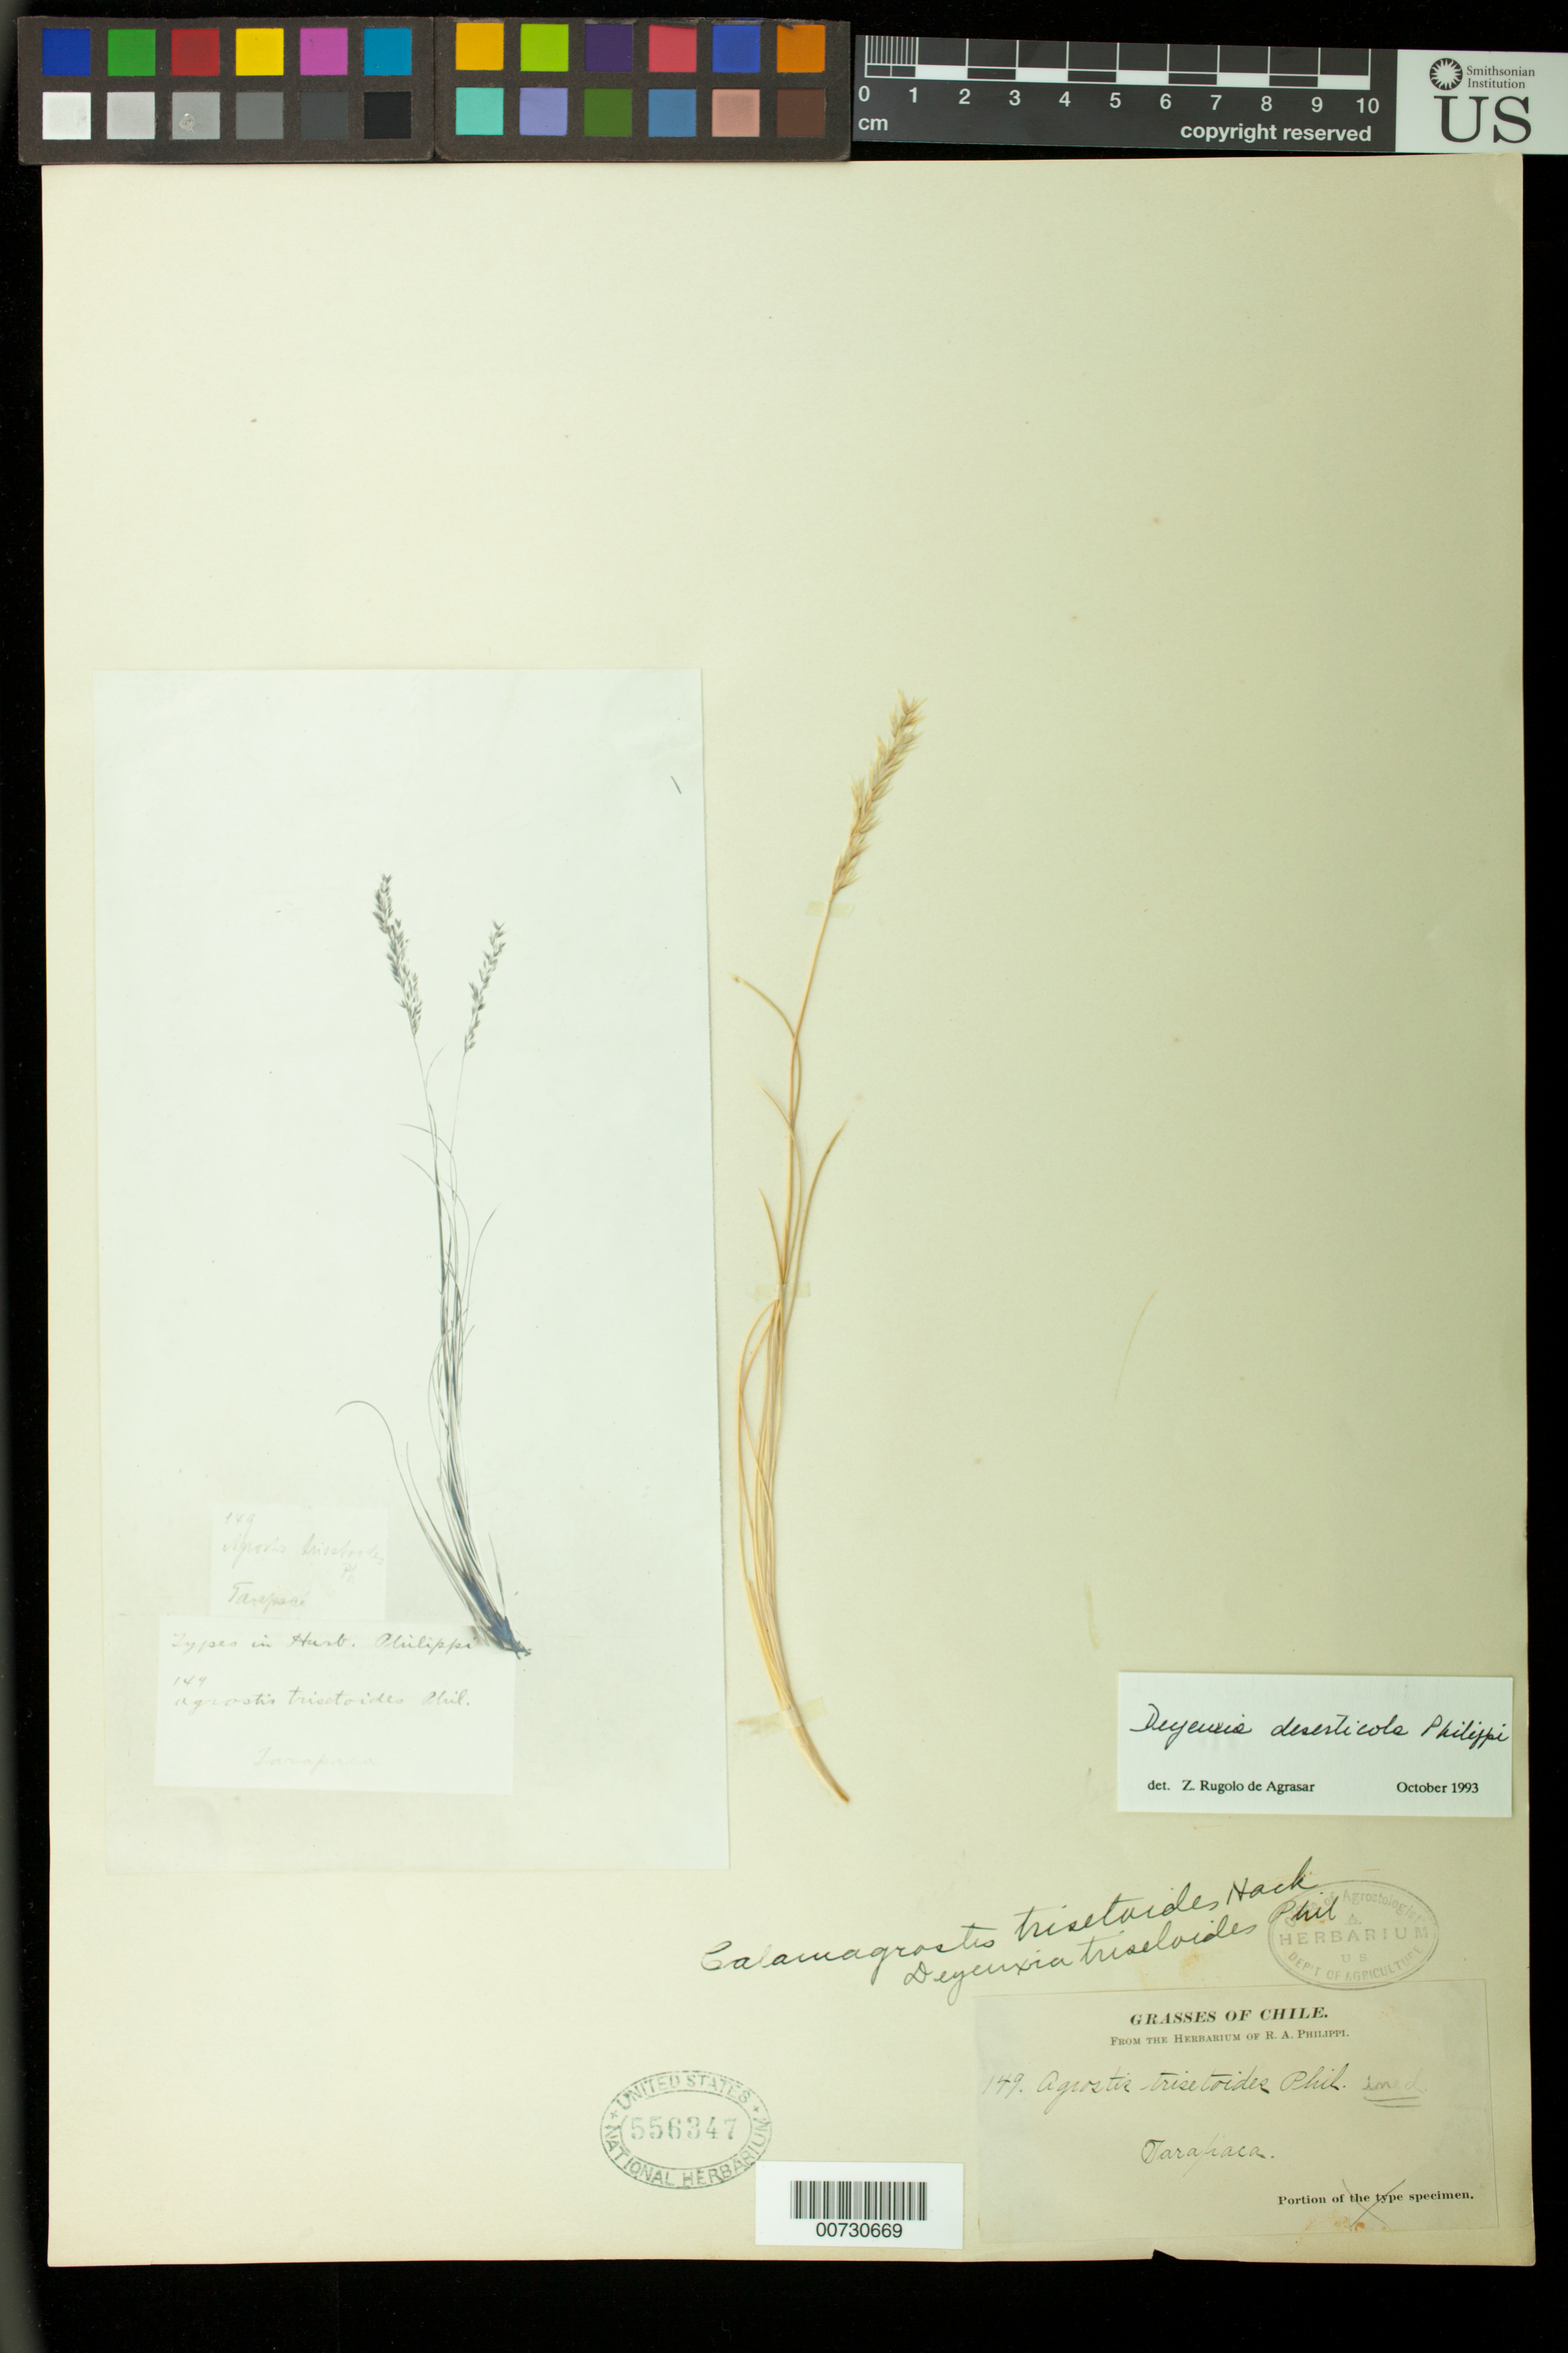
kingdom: Plantae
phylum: Tracheophyta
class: Liliopsida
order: Poales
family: Poaceae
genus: Deyeuxia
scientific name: Deyeuxia trisetoides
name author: Phil.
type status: Type Collection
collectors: R. A. Philippi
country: Chile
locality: Tarapaca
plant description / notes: Photograph and fragmentary material of type specimen ex herb. R.A. Philippi 149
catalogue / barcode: US 556347